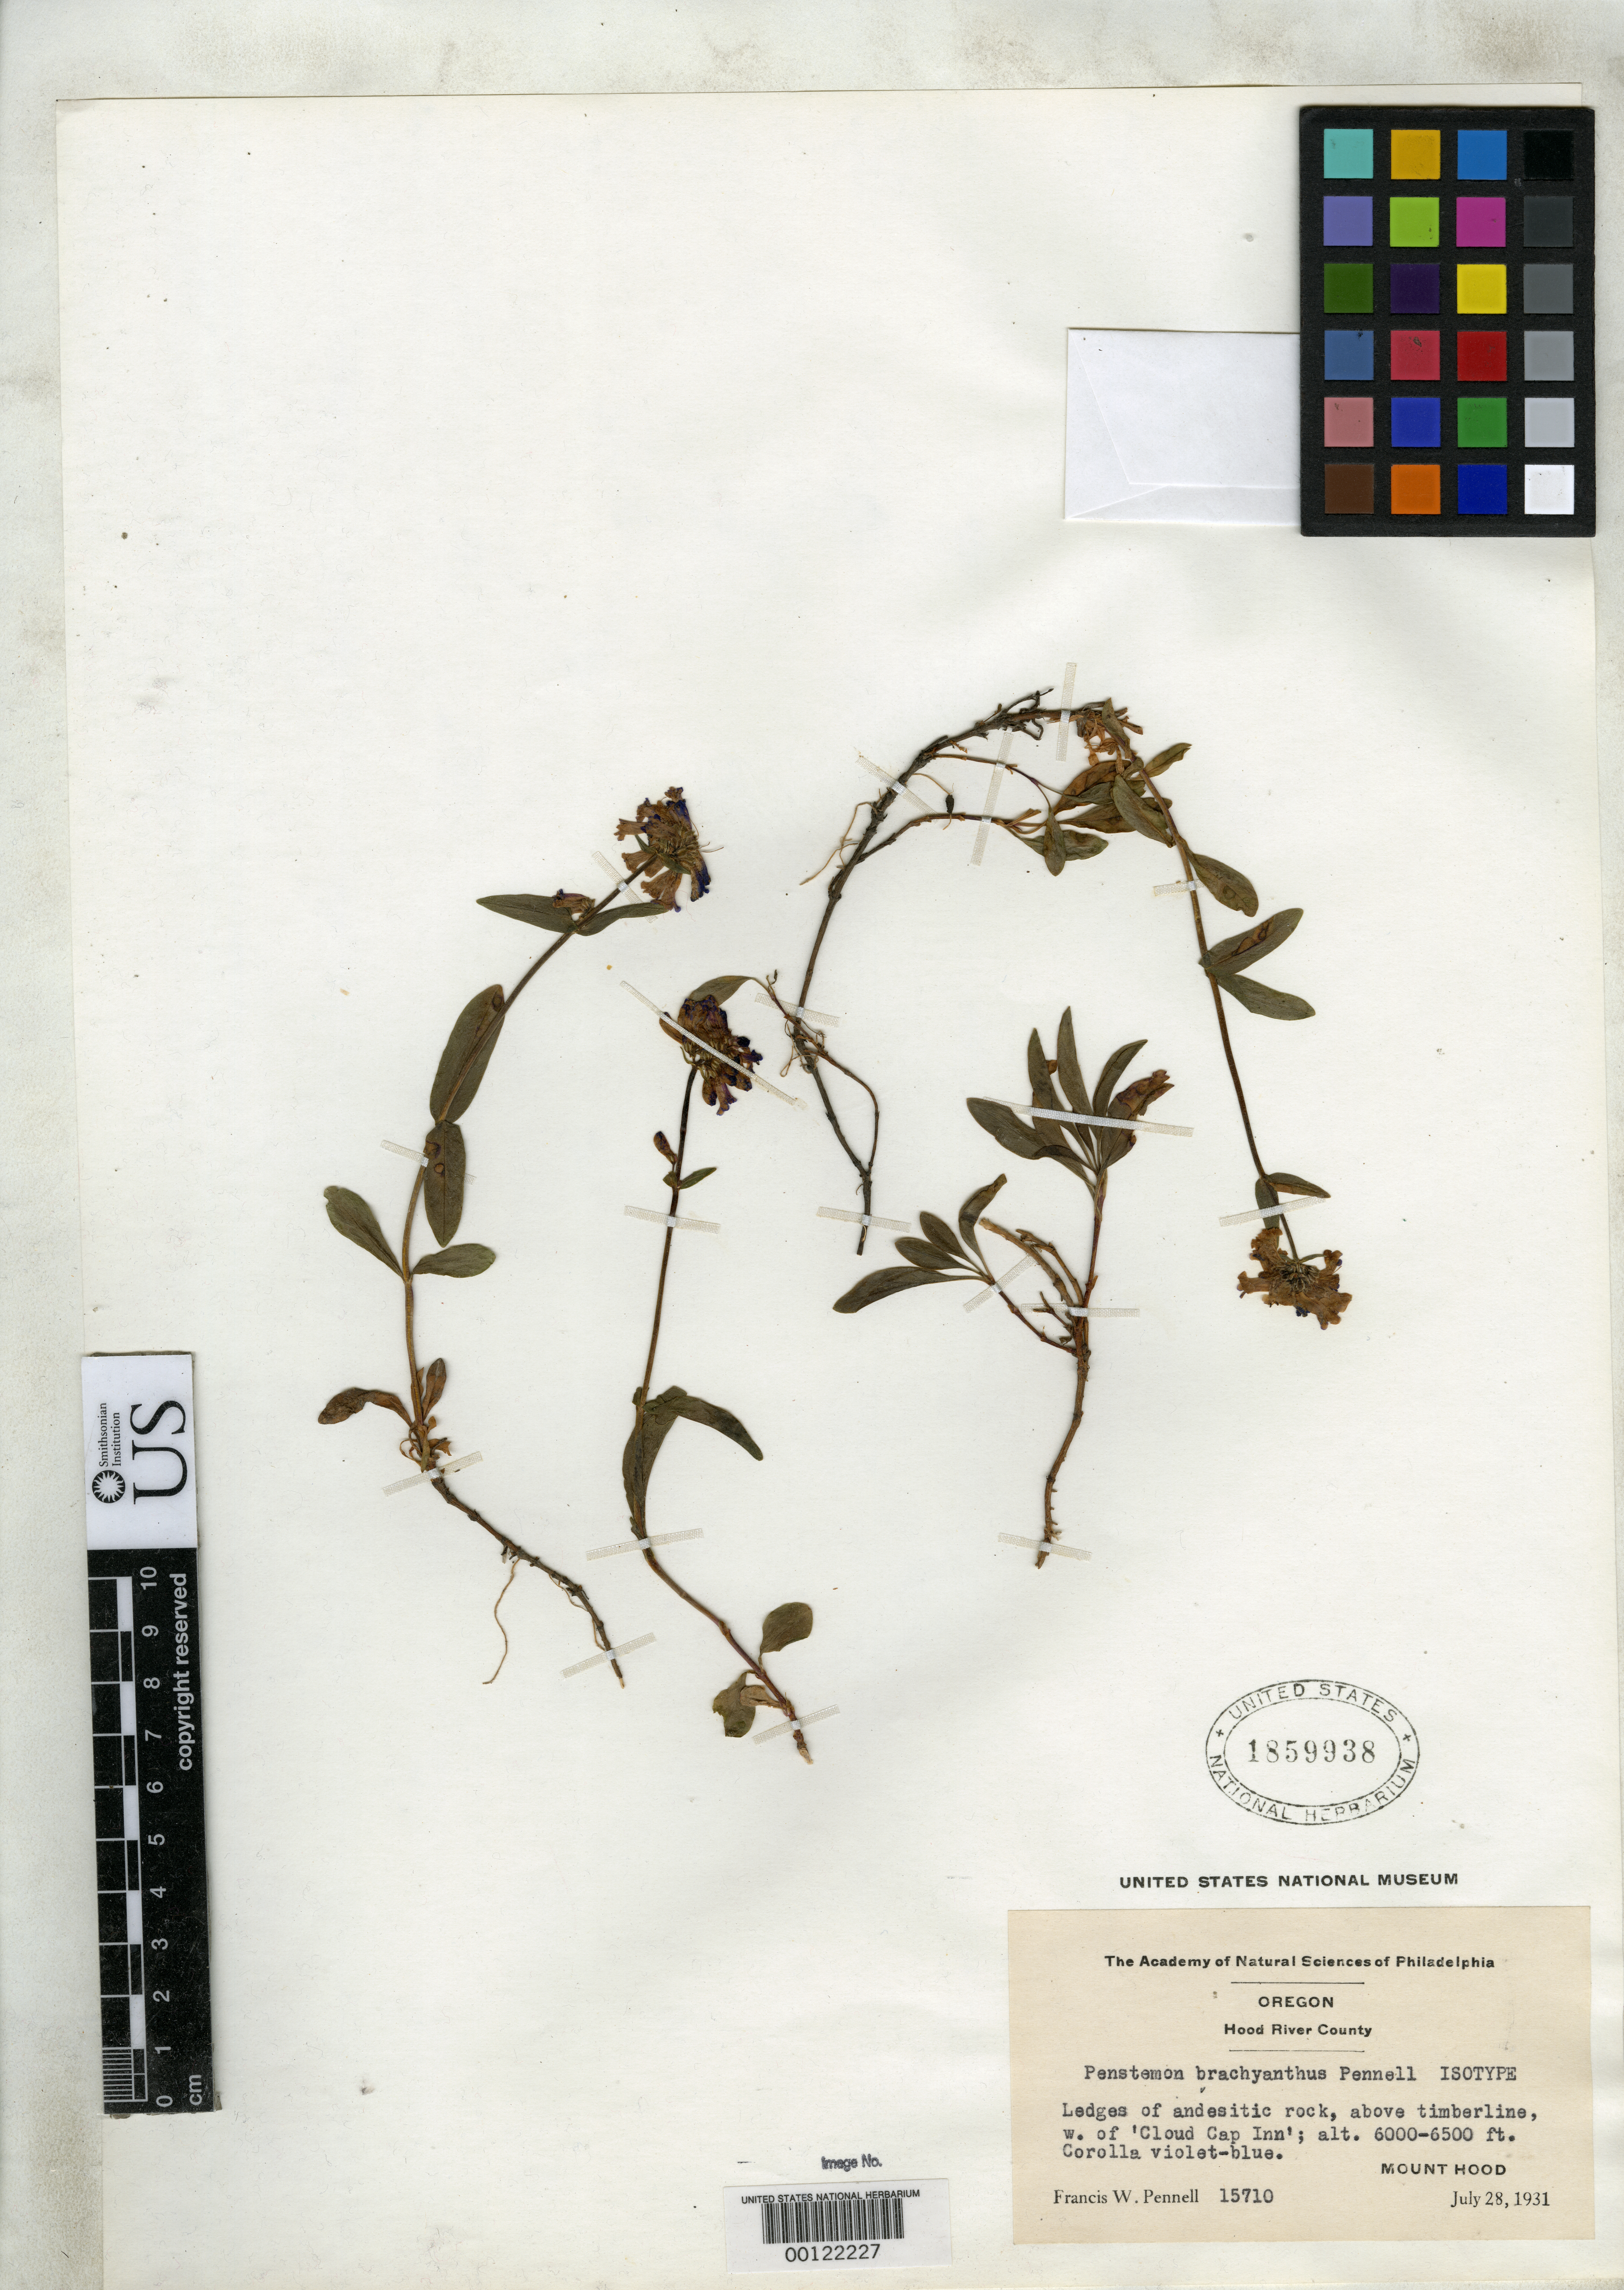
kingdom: Plantae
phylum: Tracheophyta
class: Magnoliopsida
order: Lamiales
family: Plantaginaceae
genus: Penstemon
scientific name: Penstemon brachyanthus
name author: Pennell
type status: Isotype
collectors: F. W. Pennell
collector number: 15710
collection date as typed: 28 Jul 1931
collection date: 1931-07-28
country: United States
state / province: Oregon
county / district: Hood River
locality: Cloudcap Inn.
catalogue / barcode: US 1859938